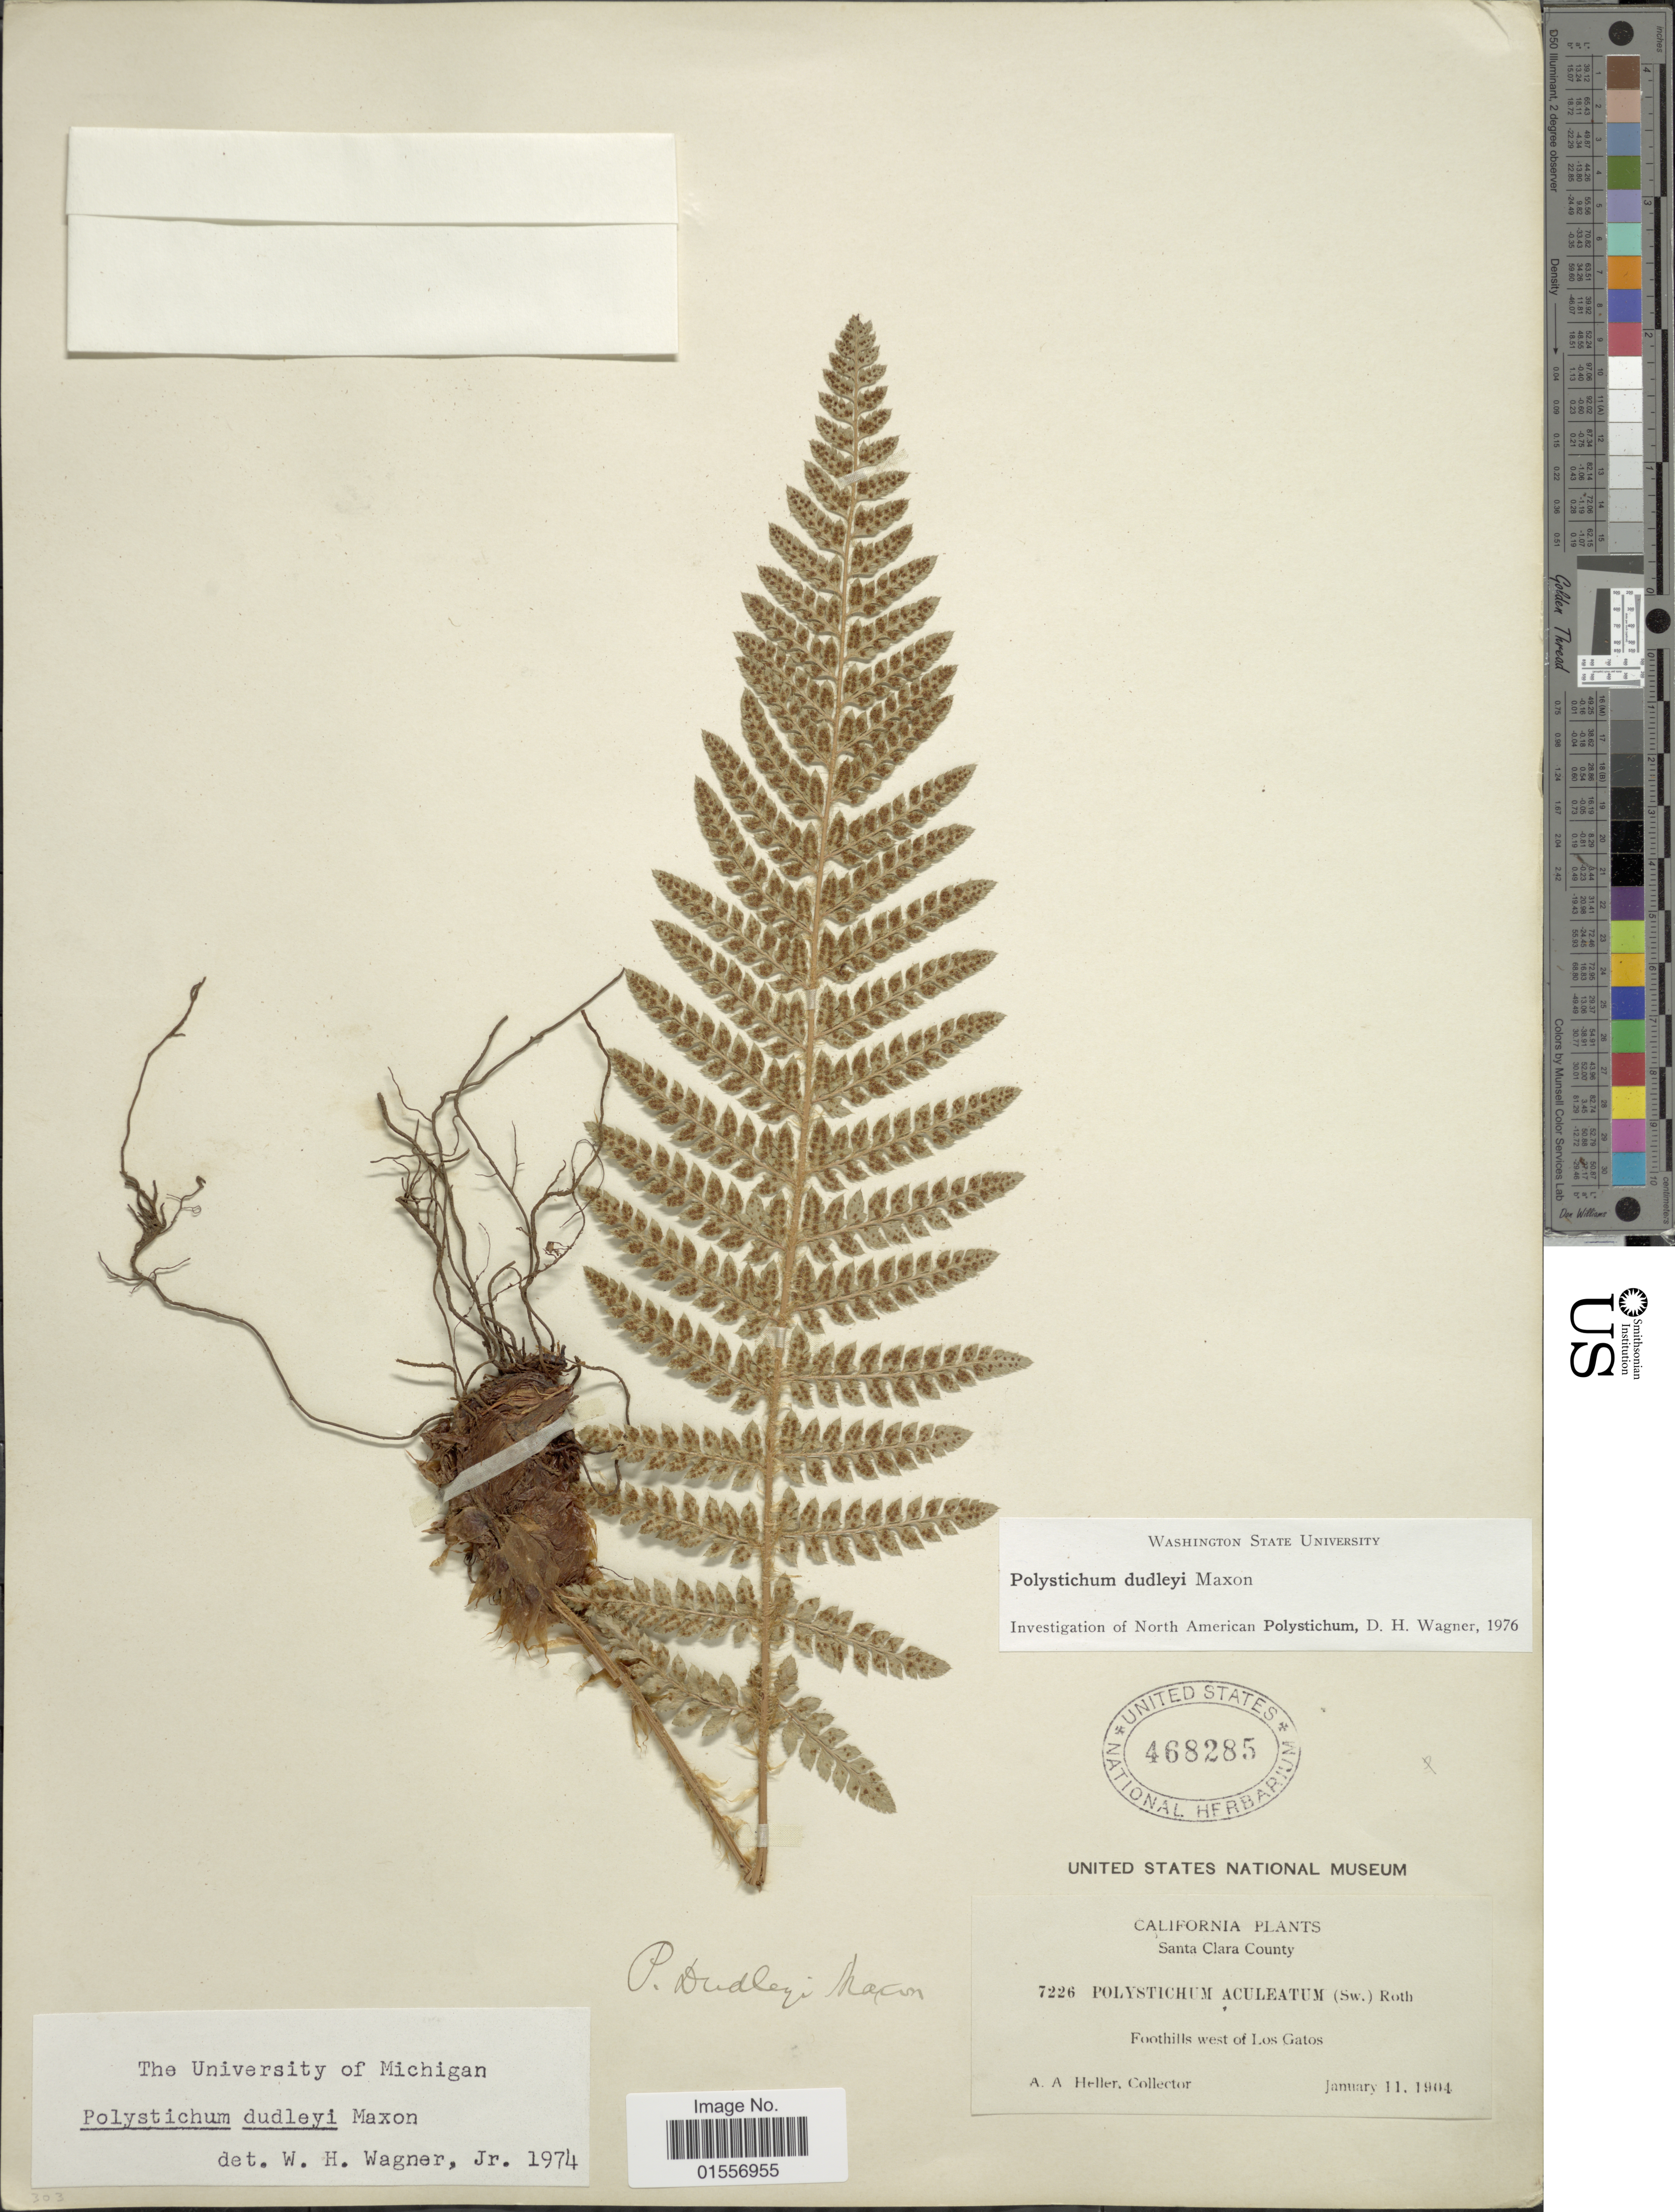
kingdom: Plantae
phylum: Tracheophyta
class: Polypodiopsida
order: Polypodiales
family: Dryopteridaceae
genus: Polystichum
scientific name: Polystichum dudleyi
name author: Maxon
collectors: A. A. Heller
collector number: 7226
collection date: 1904-01-11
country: United States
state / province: California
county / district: Santa Clara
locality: Santa Clara County, Foothills west of Los Gatos.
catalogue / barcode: US 468285